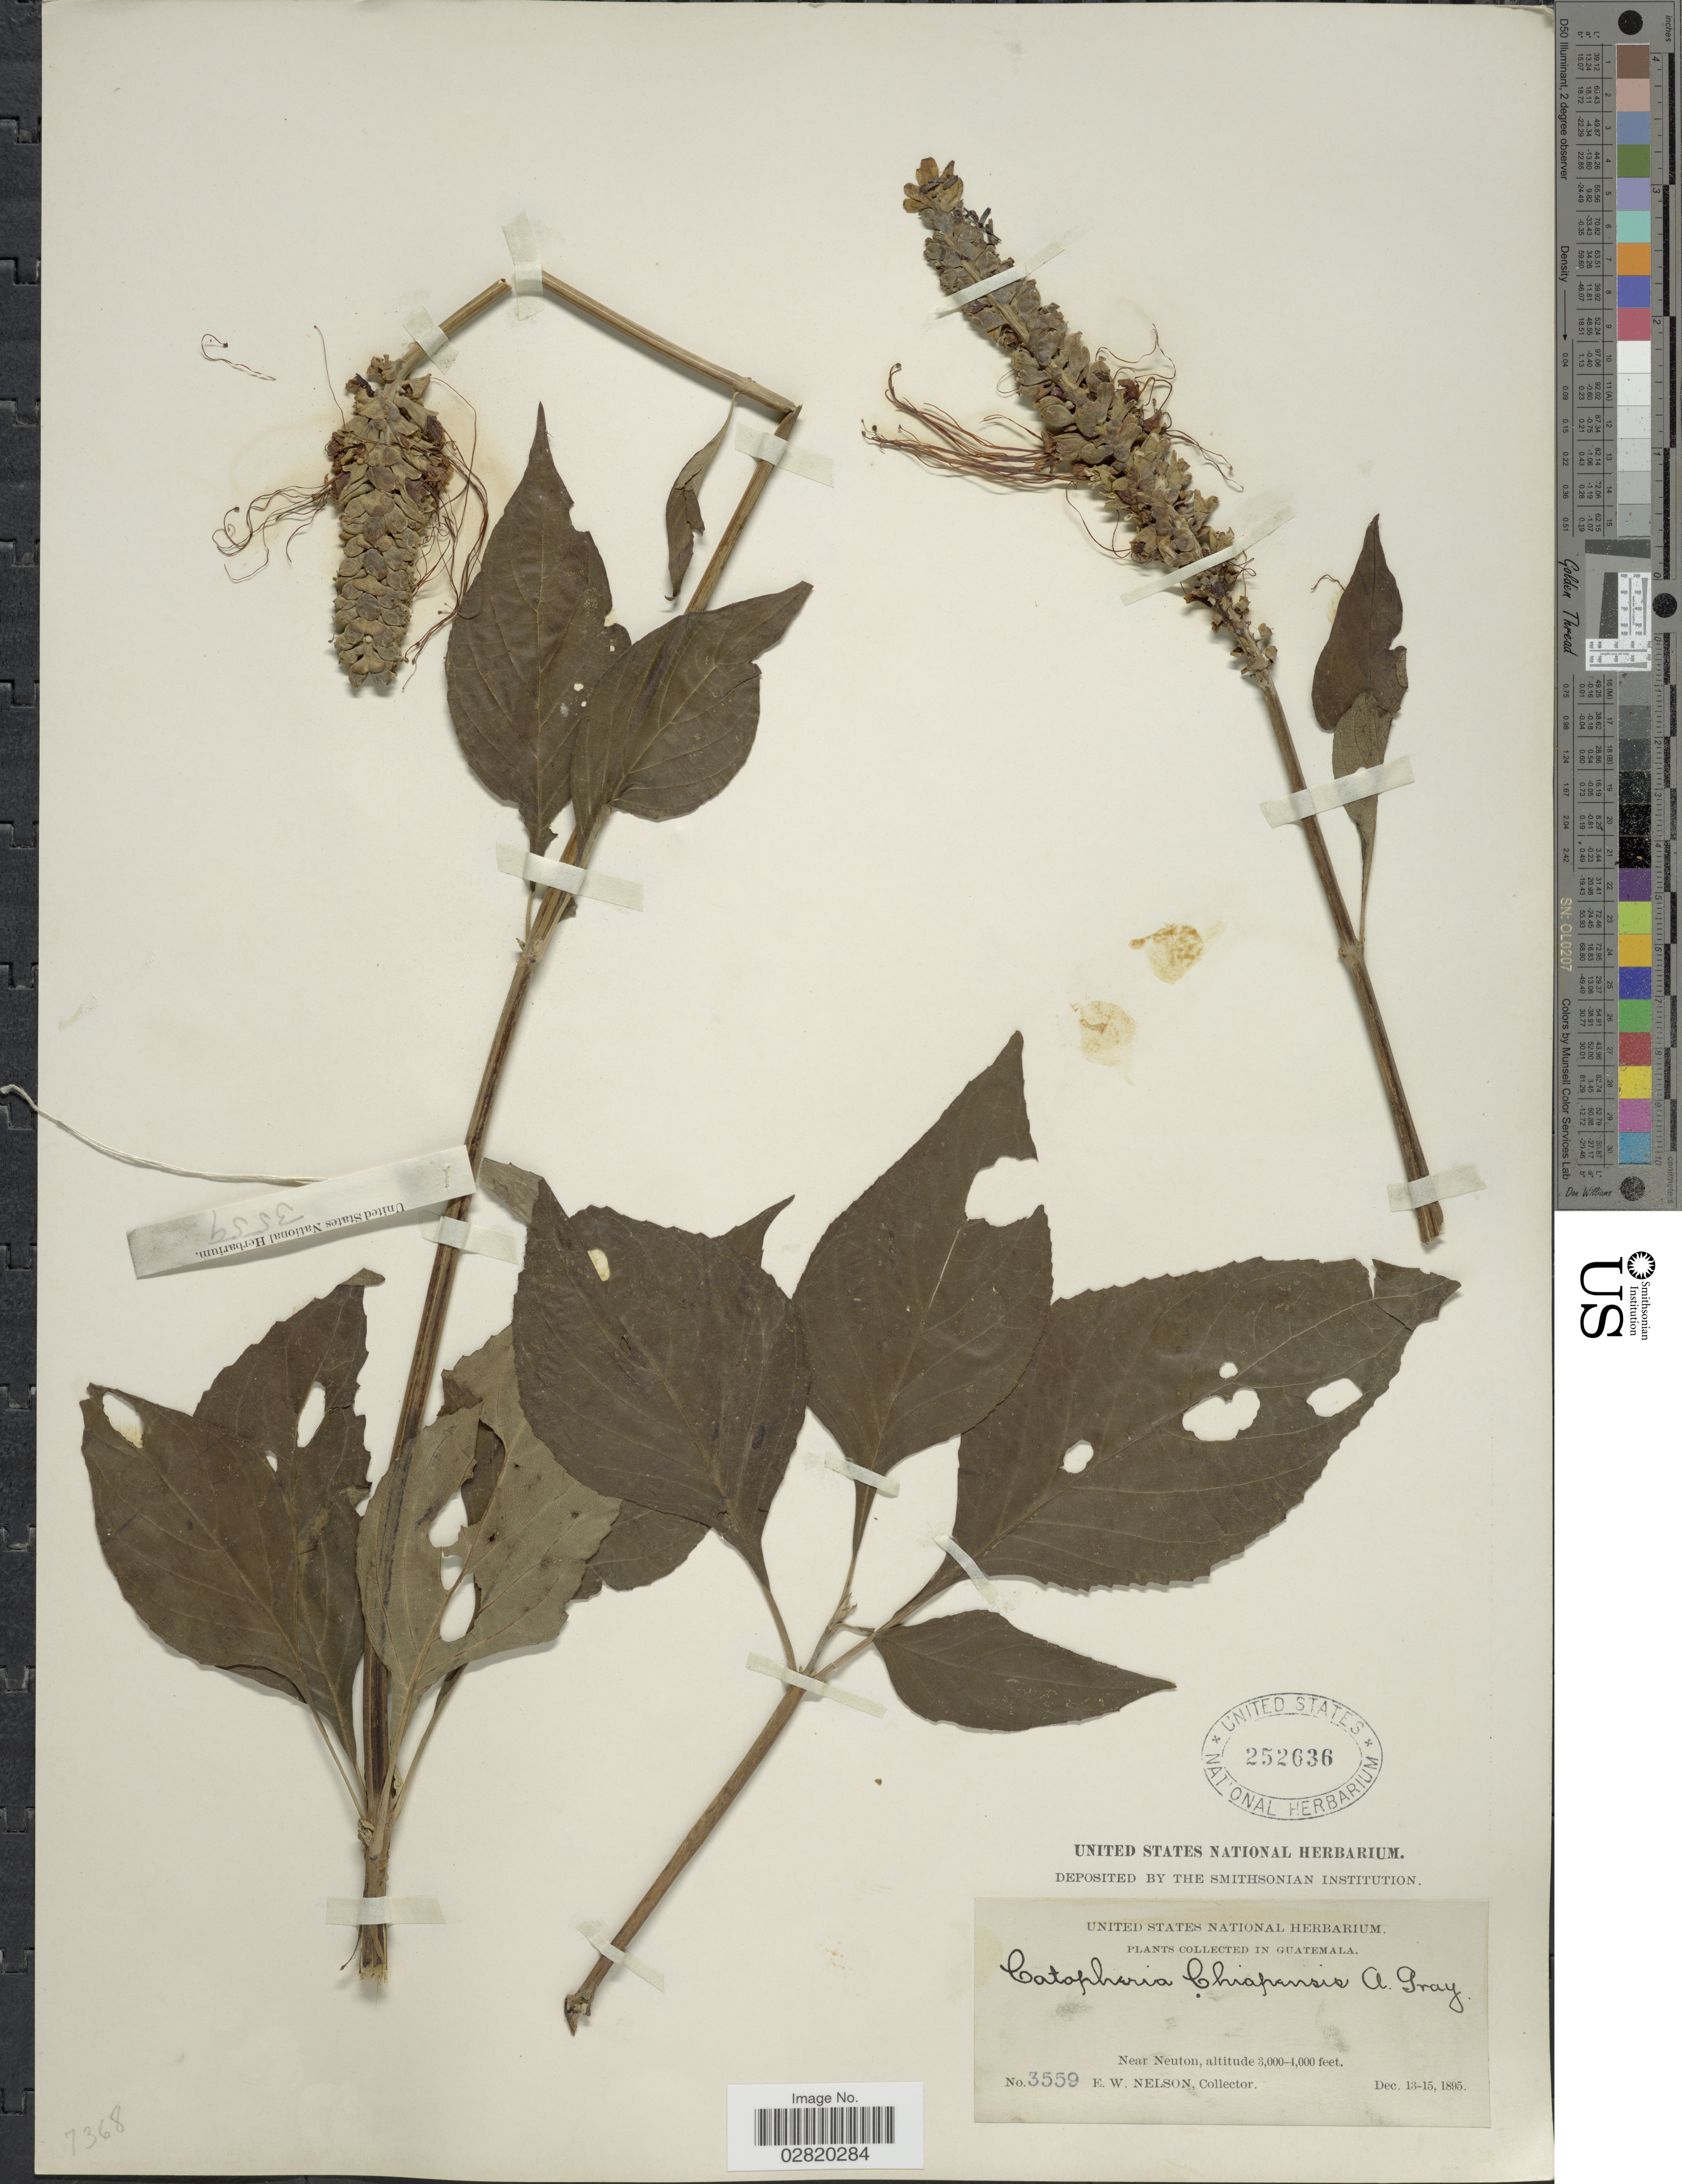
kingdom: Plantae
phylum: Tracheophyta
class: Magnoliopsida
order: Lamiales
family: Lamiaceae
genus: Catoferia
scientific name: Catoferia chiapensis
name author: A. Gray ex Benth.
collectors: E. W. Nelson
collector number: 3559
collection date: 1895-12-13/1895-12-15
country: Guatemala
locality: Near Neuton.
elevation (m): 914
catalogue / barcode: US 252636